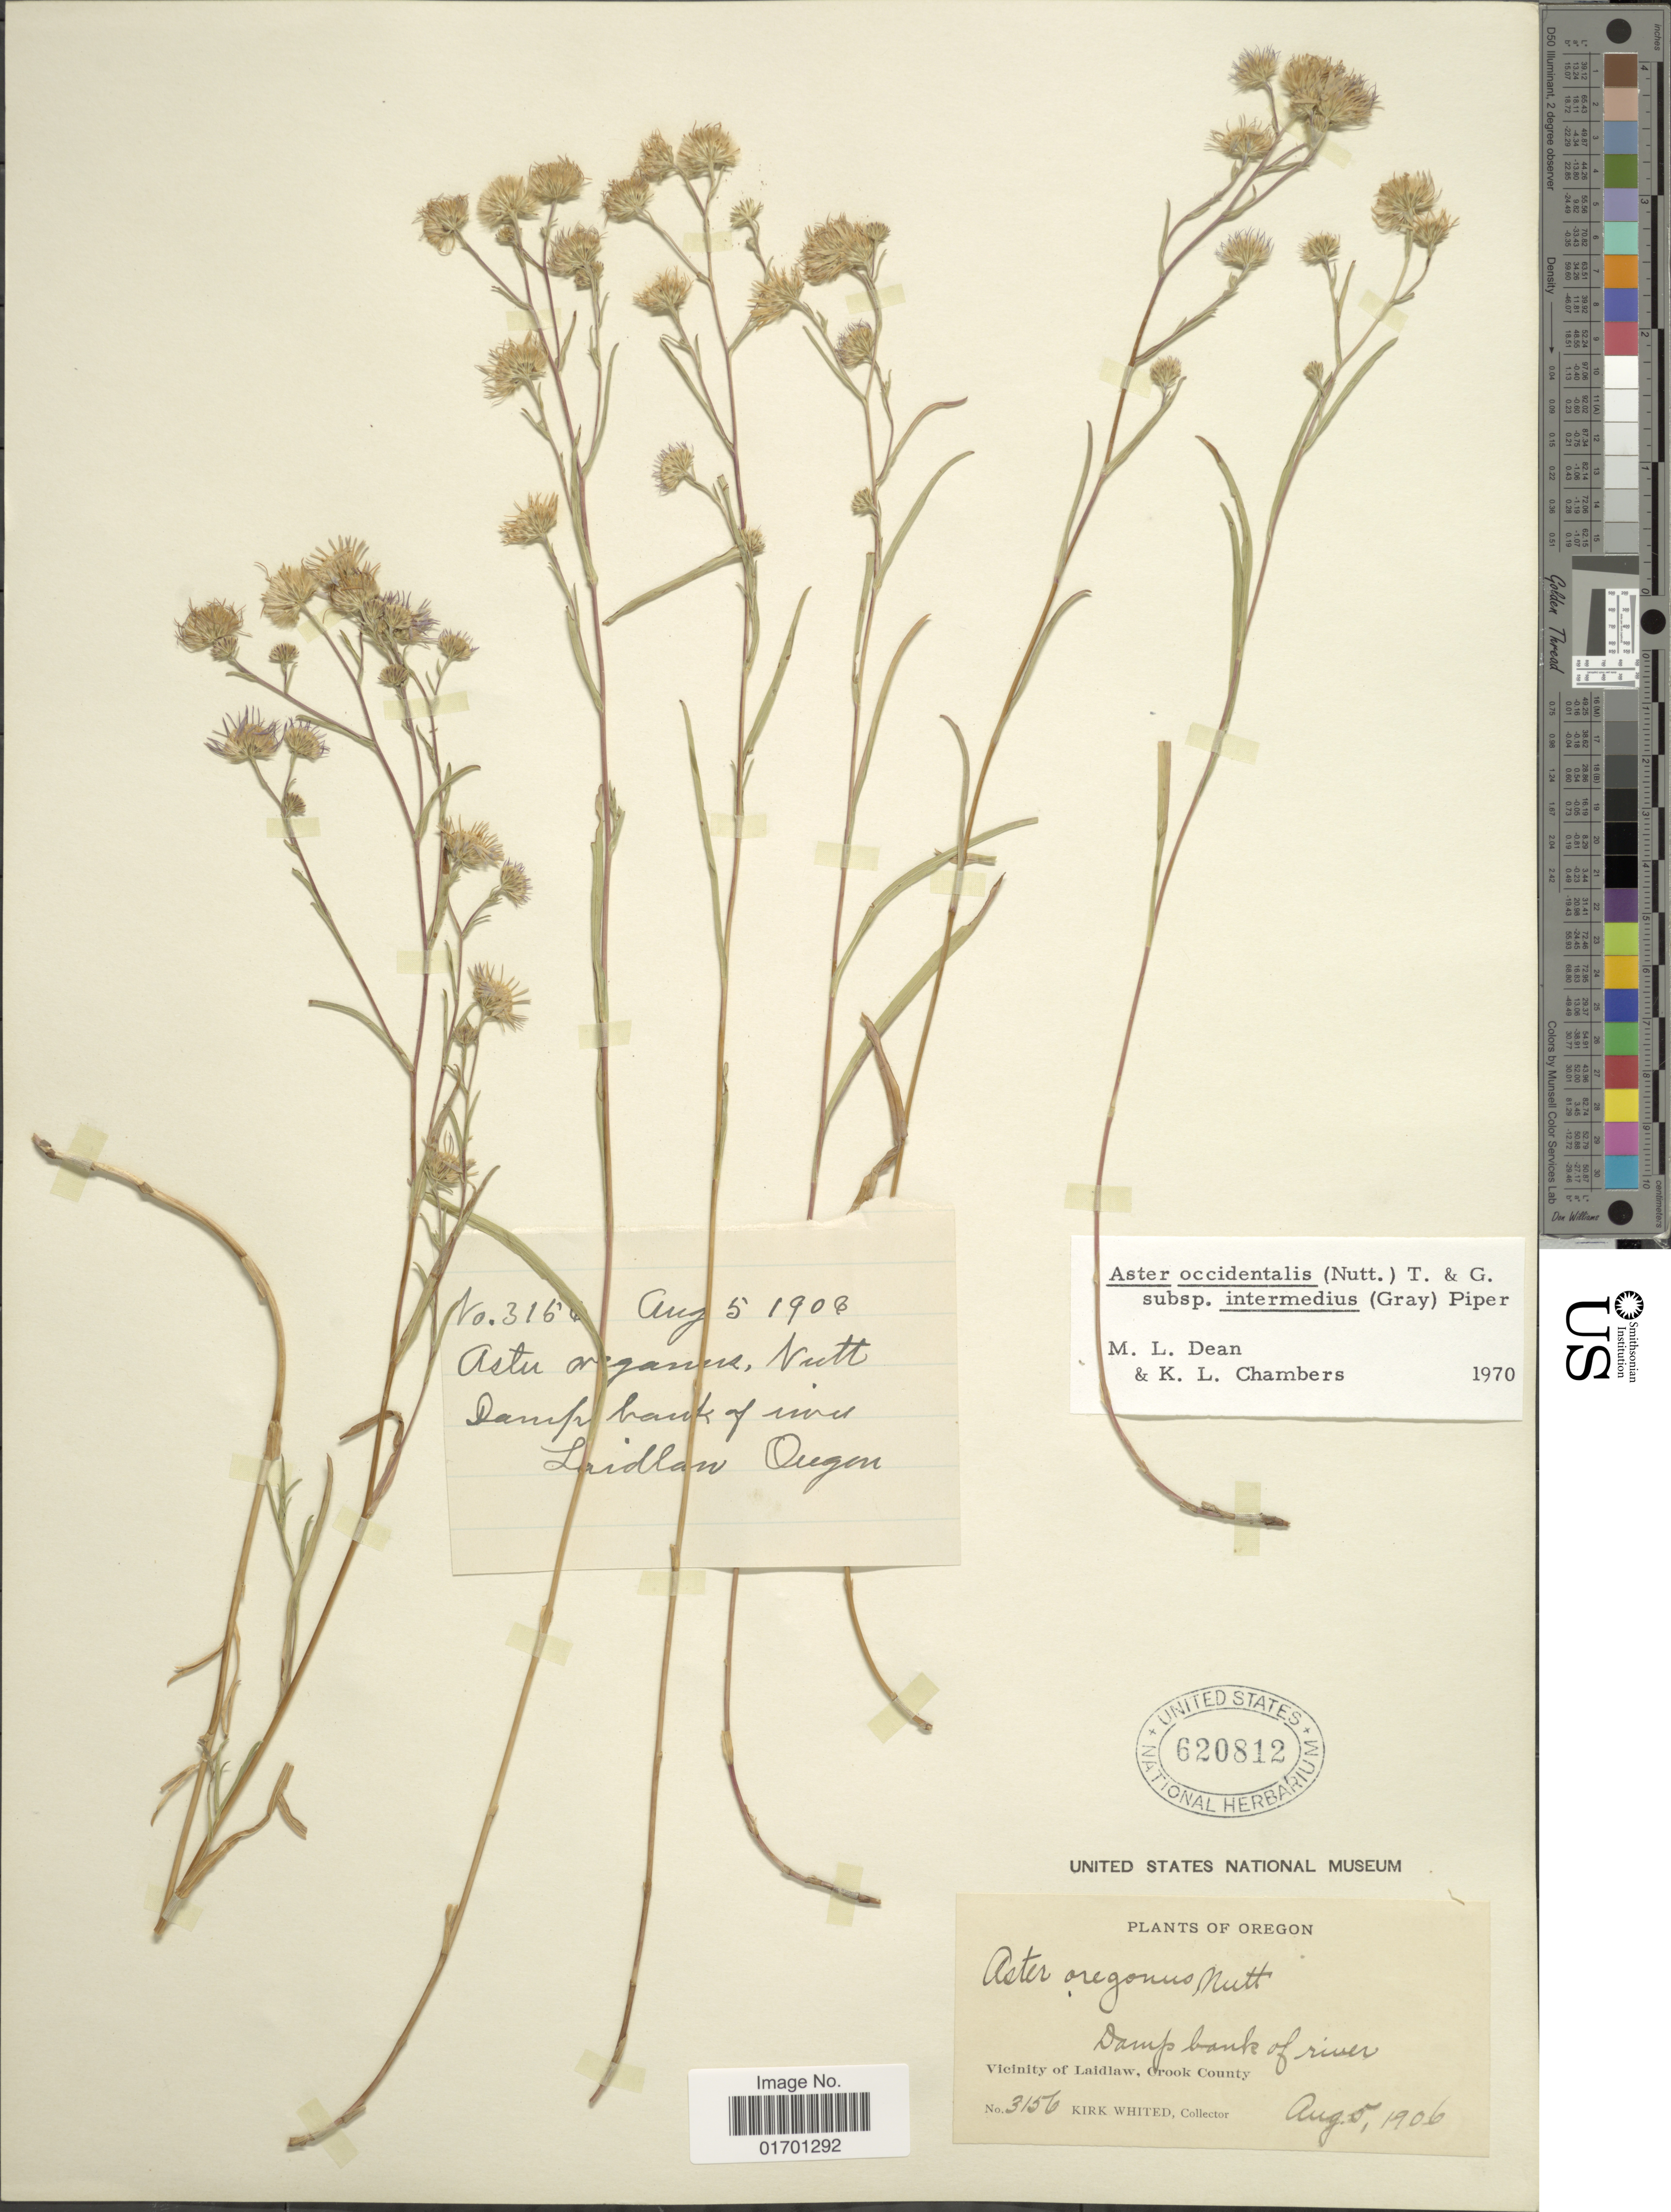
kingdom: Plantae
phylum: Tracheophyta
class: Magnoliopsida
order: Asterales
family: Asteraceae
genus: Symphyotrichum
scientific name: Symphyotrichum spathulatum var. intermedium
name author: (A. Gray) G.L. Nesom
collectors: K. Whited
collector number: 3156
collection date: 1906-08-05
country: United States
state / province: Oregon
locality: Damp bank of river, vicinity of Laldlaw, Crook County.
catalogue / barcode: US 620812